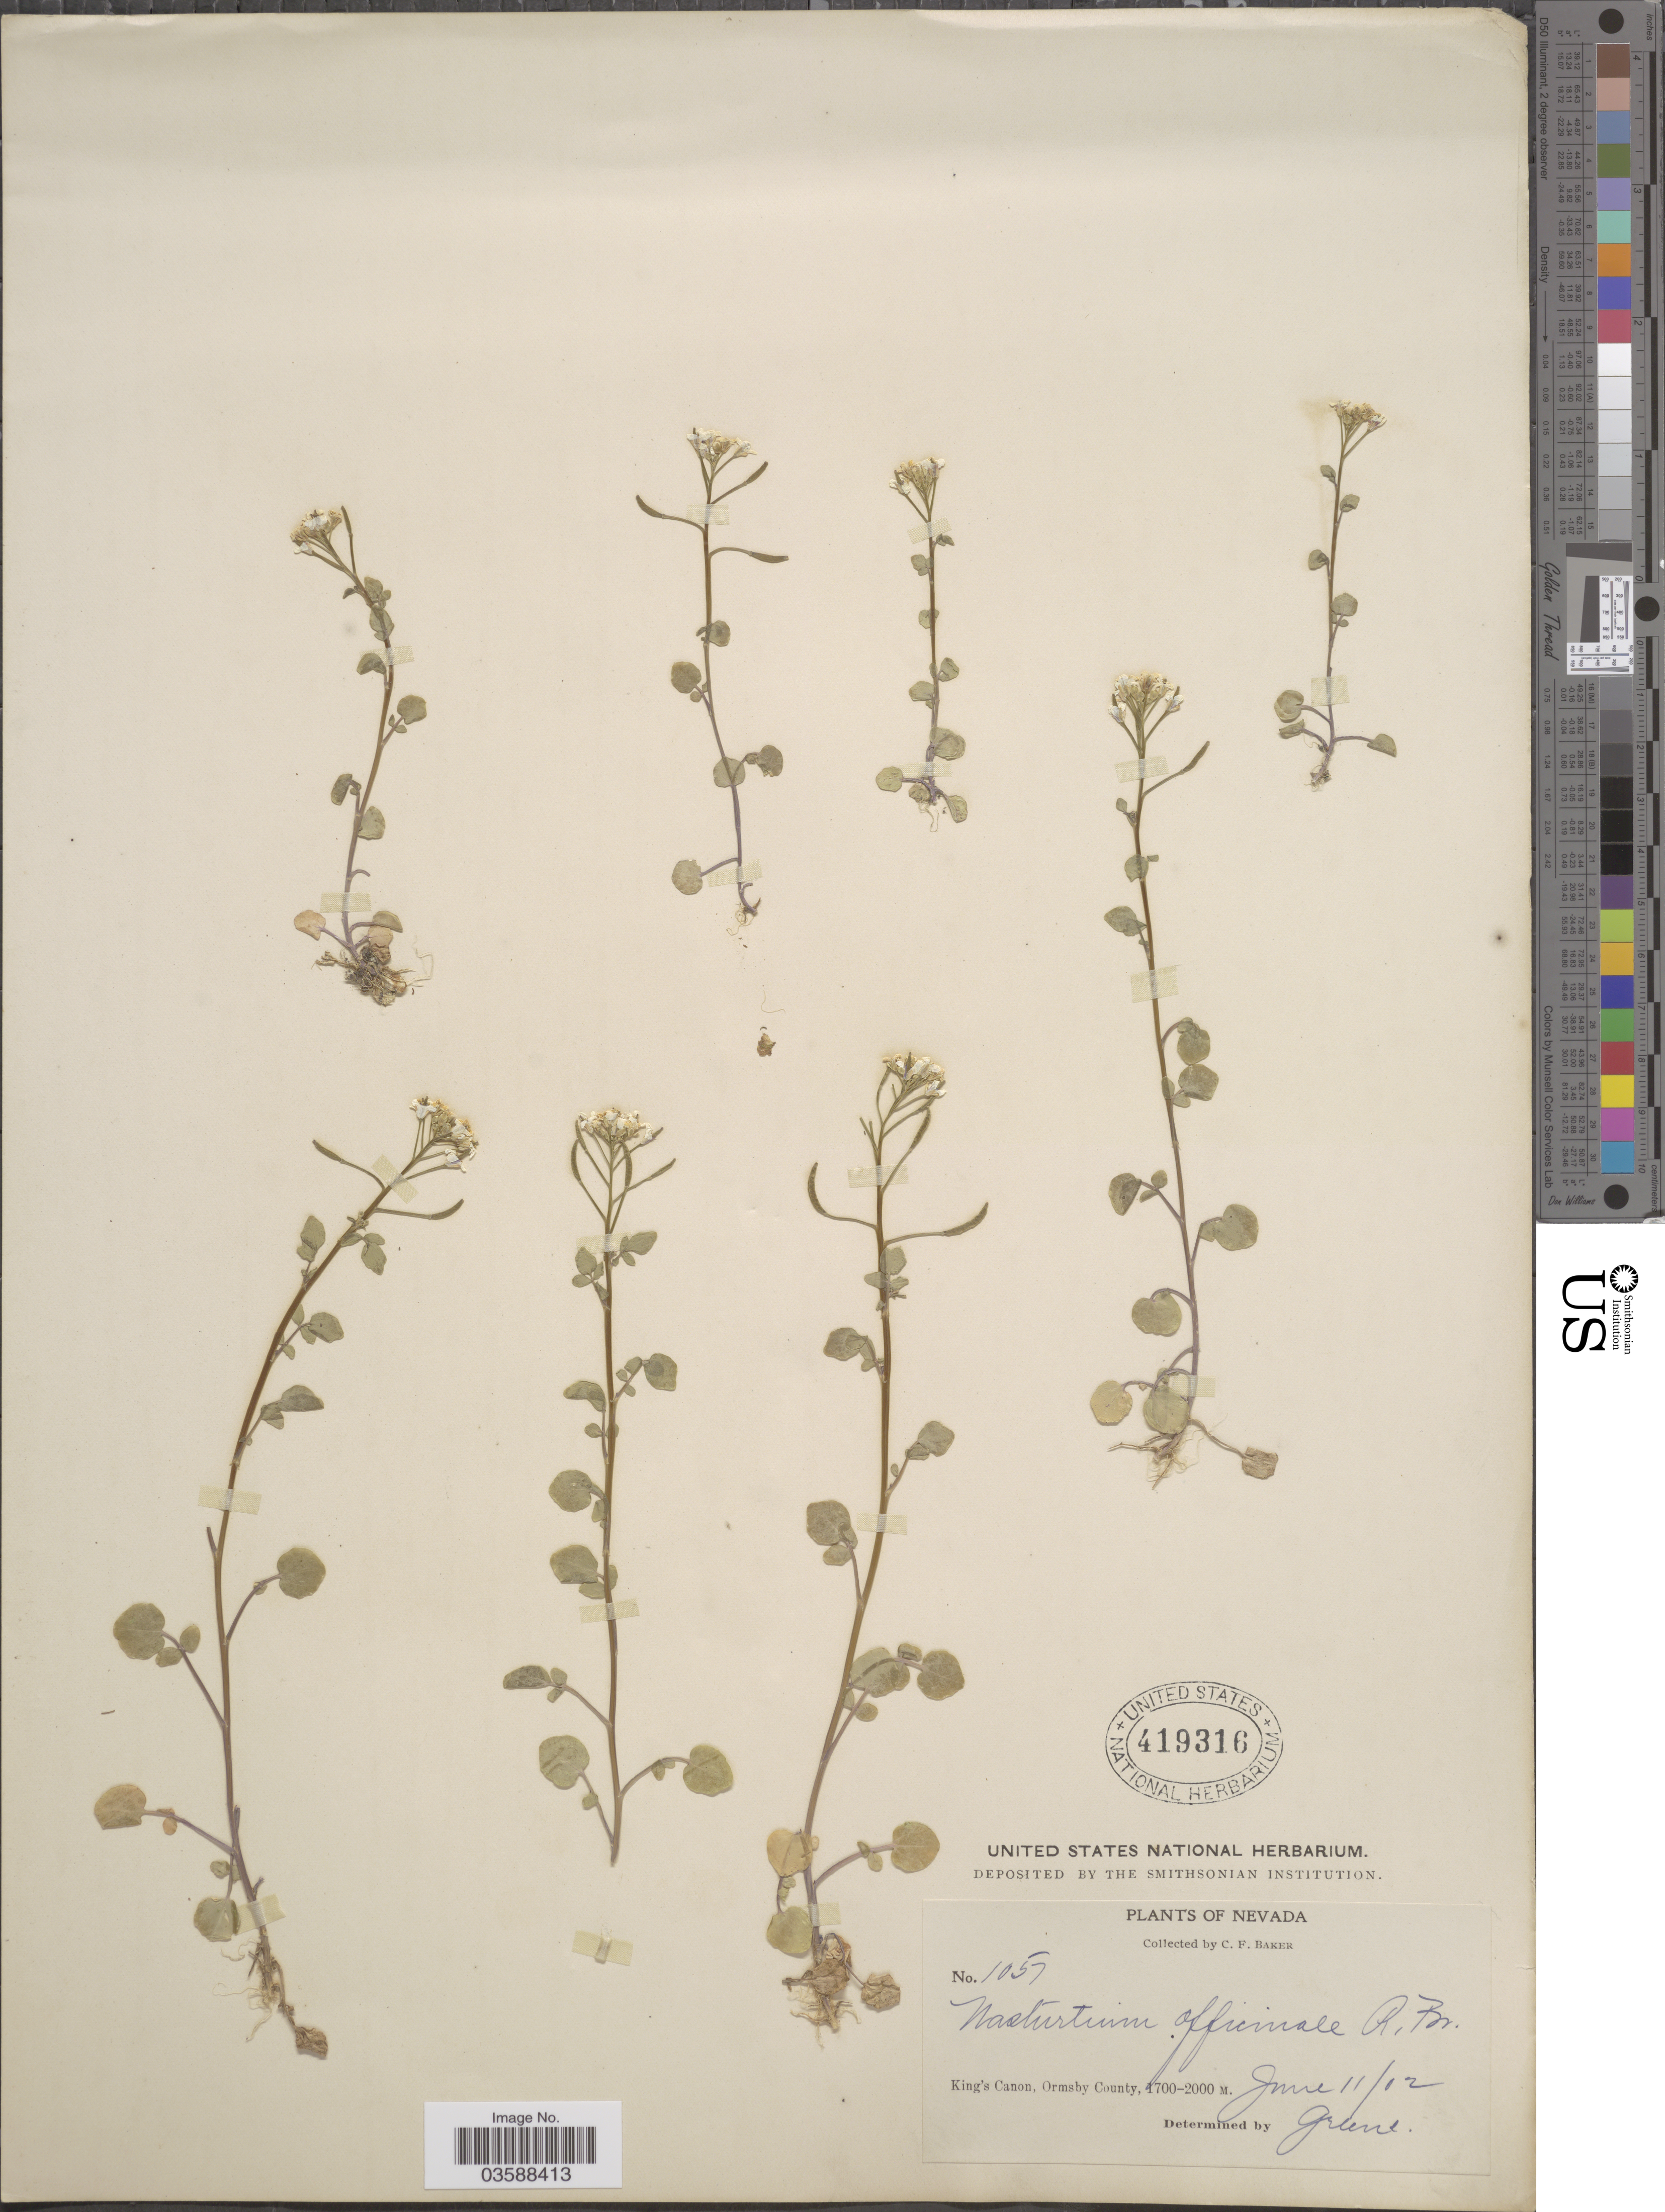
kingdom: Plantae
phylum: Tracheophyta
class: Magnoliopsida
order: Brassicales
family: Brassicaceae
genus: Nasturtium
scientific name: Nasturtium officinale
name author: R. Br.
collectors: C. F. Baker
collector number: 1057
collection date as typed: Transcribed d/m/y: 11/6/12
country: United States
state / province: Nevada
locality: King's Canon, Ormsby County.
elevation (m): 1700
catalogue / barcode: US 419316